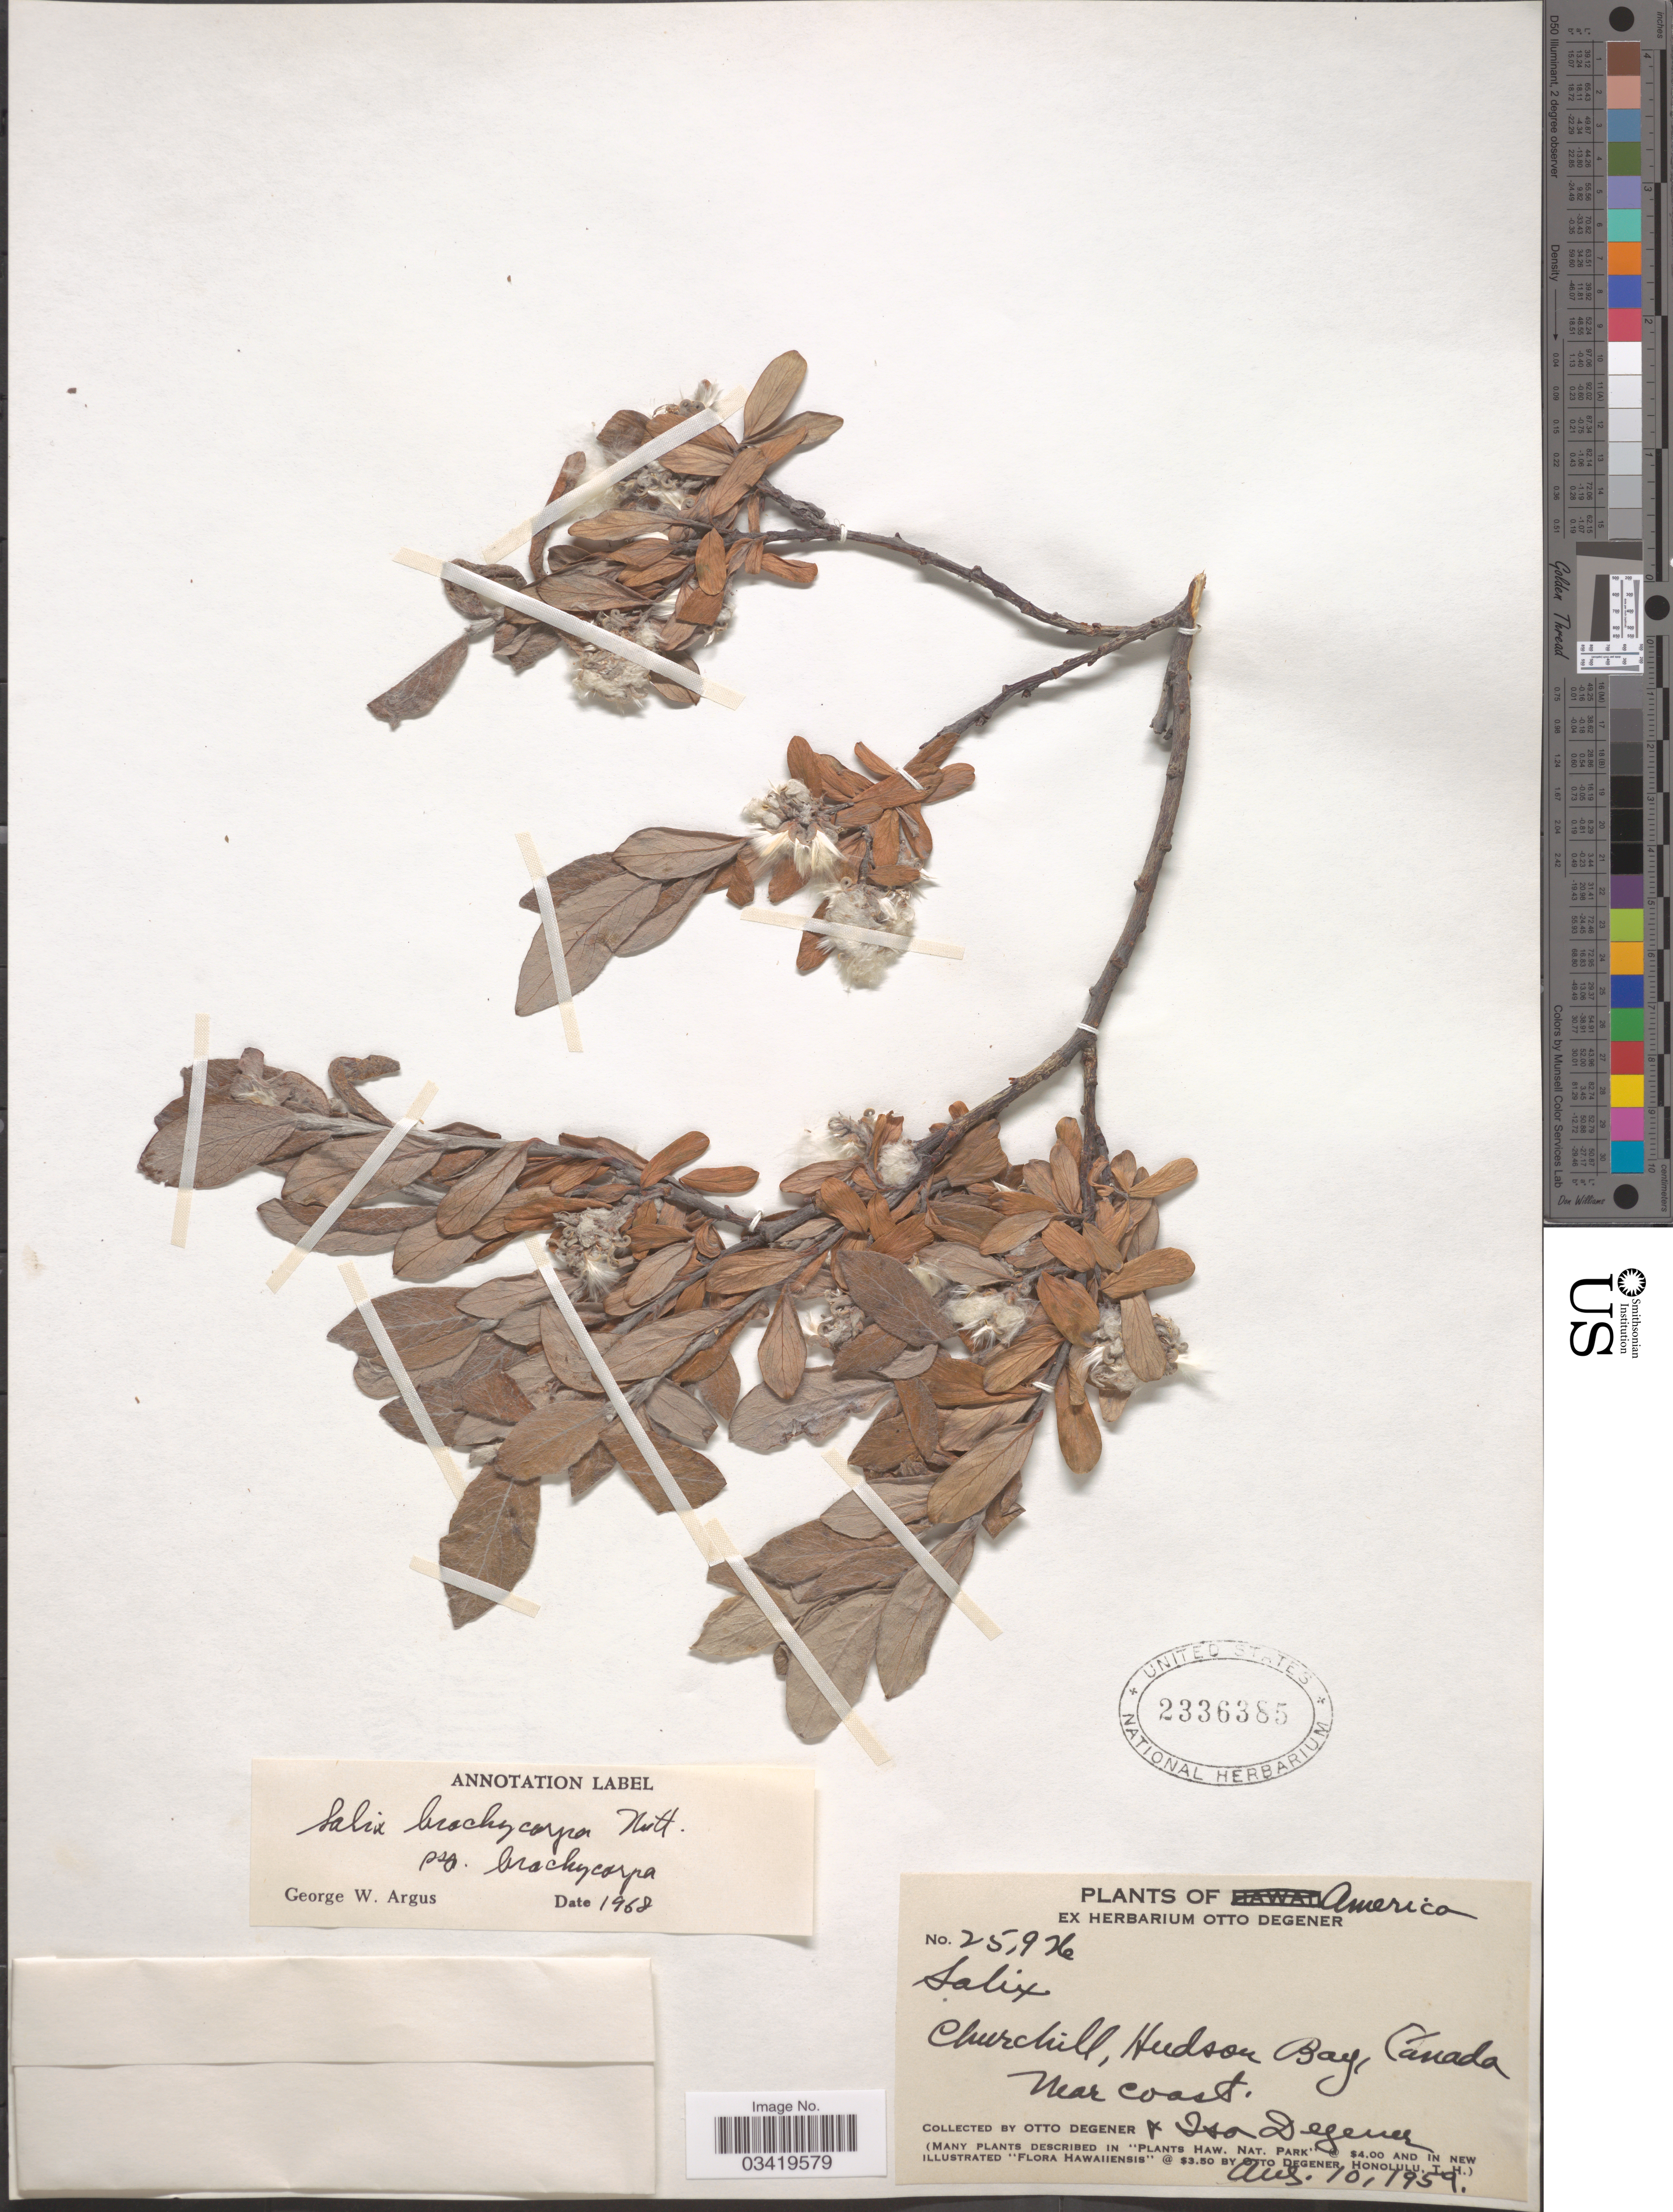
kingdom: Plantae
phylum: Tracheophyta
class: Magnoliopsida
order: Malpighiales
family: Salicaceae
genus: Salix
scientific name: Salix brachycarpa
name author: Nutt.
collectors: O. Degener & I. Degener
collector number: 25926*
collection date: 1959-08-10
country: Canada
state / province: Manitoba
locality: Churchill, Hudson Bay, near coast.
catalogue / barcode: US 2336385